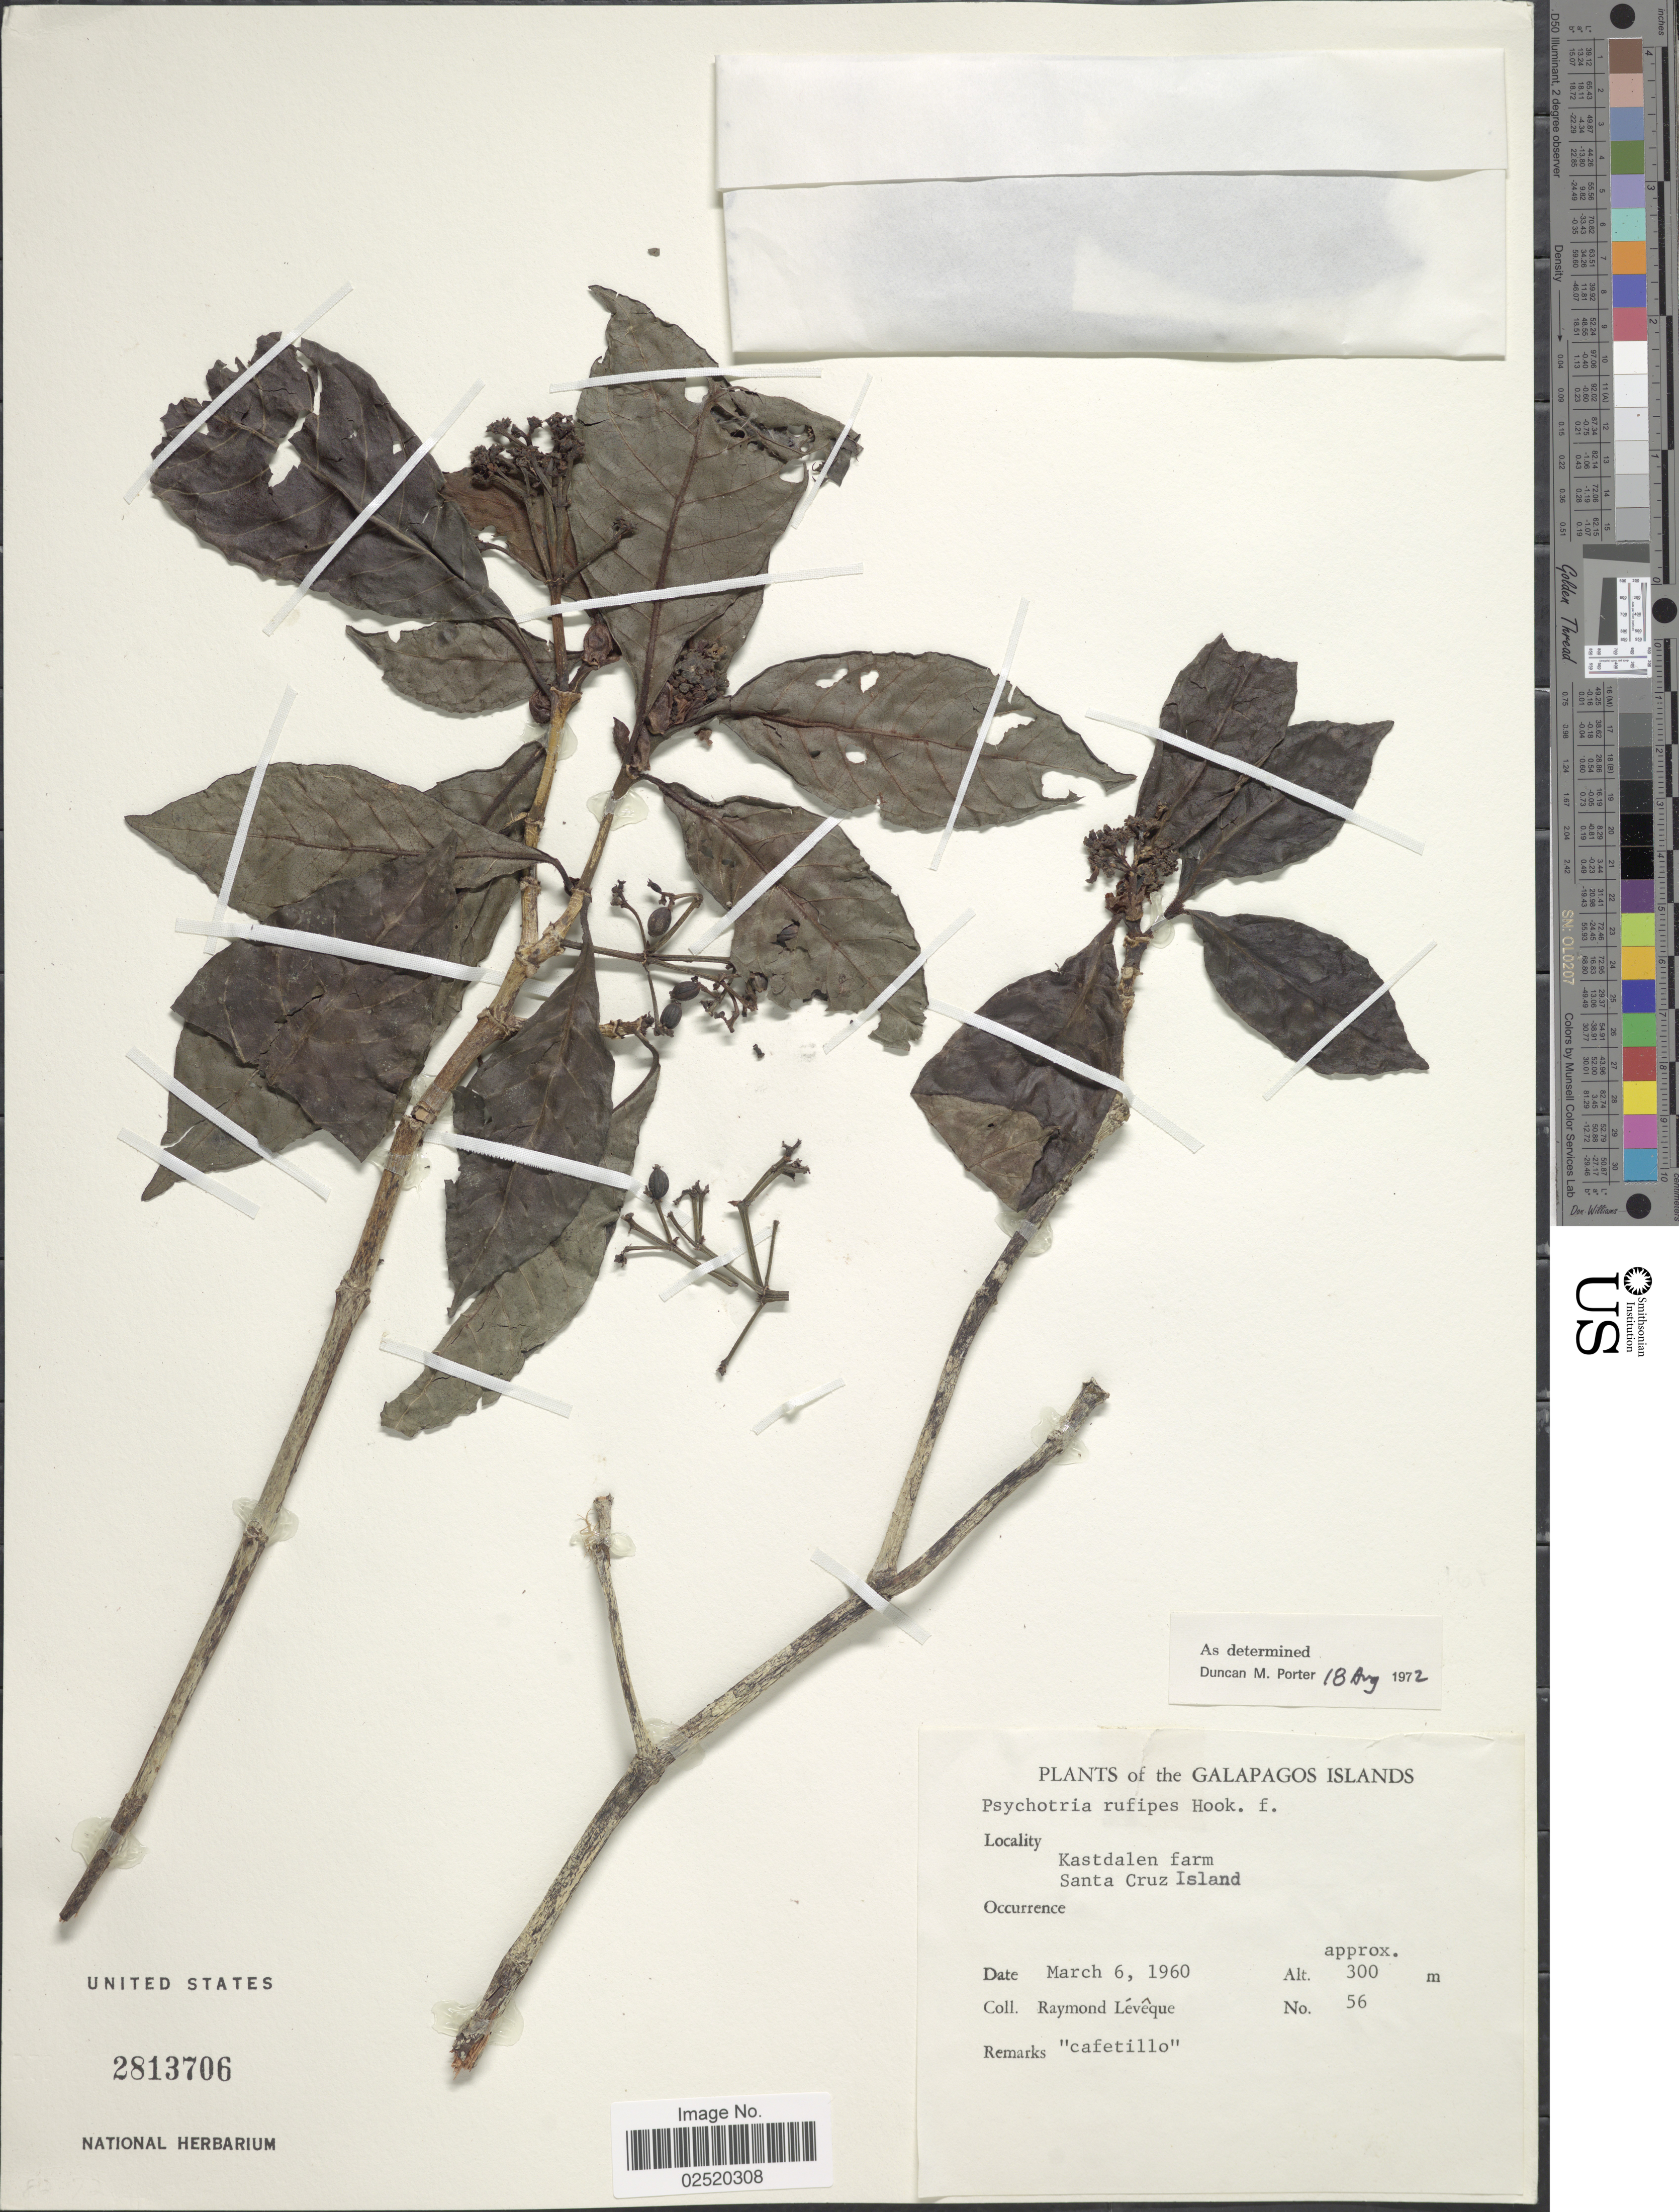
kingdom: Plantae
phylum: Tracheophyta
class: Magnoliopsida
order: Gentianales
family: Rubiaceae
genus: Psychotria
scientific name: Psychotria rufipes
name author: Hook. f.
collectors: R. Lévêque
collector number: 56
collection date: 1960-03-06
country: Ecuador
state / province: Colón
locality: The Galapagos Islands, Kastdalen farm, Santa Cruz Island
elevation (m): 300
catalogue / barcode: US 2813706